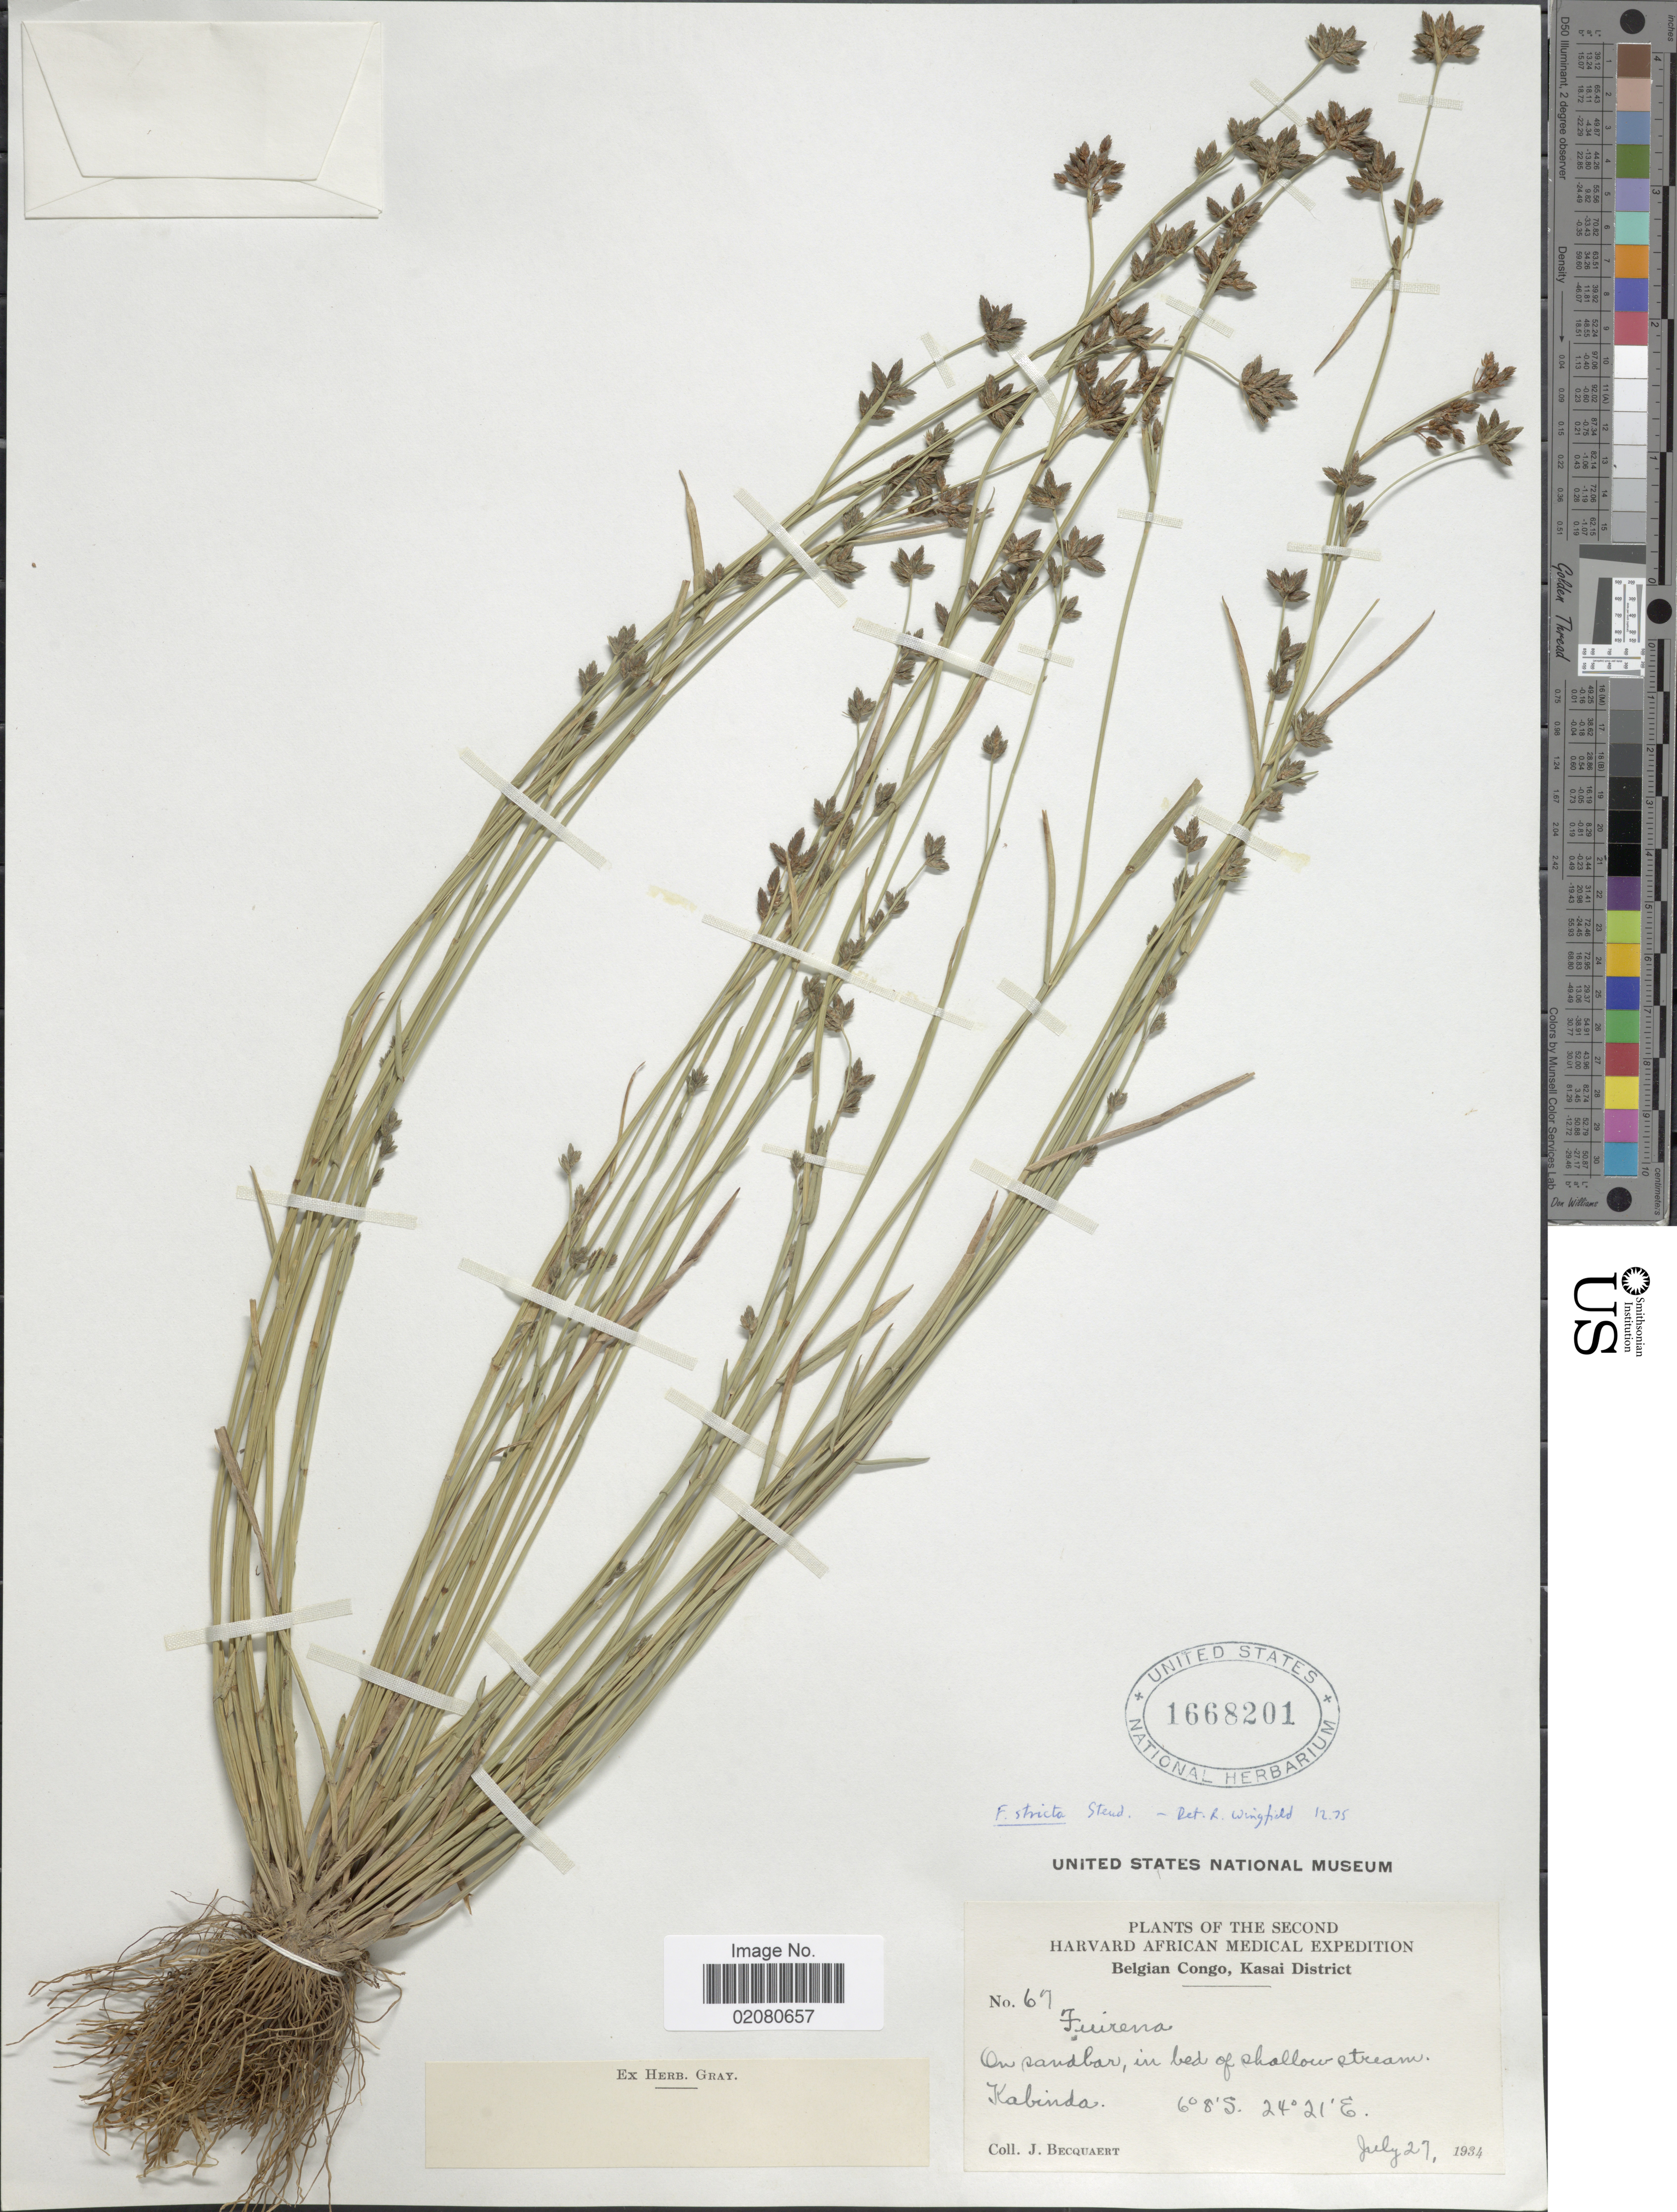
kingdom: Plantae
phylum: Tracheophyta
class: Liliopsida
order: Poales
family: Cyperaceae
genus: Fuirena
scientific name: Fuirena stricta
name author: Steud.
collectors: J. Becquaert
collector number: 67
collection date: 1934-07-27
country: Congo, Democratic Republic of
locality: Belgian Congo, Kasai District, Kabinda.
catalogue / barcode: US 1668201